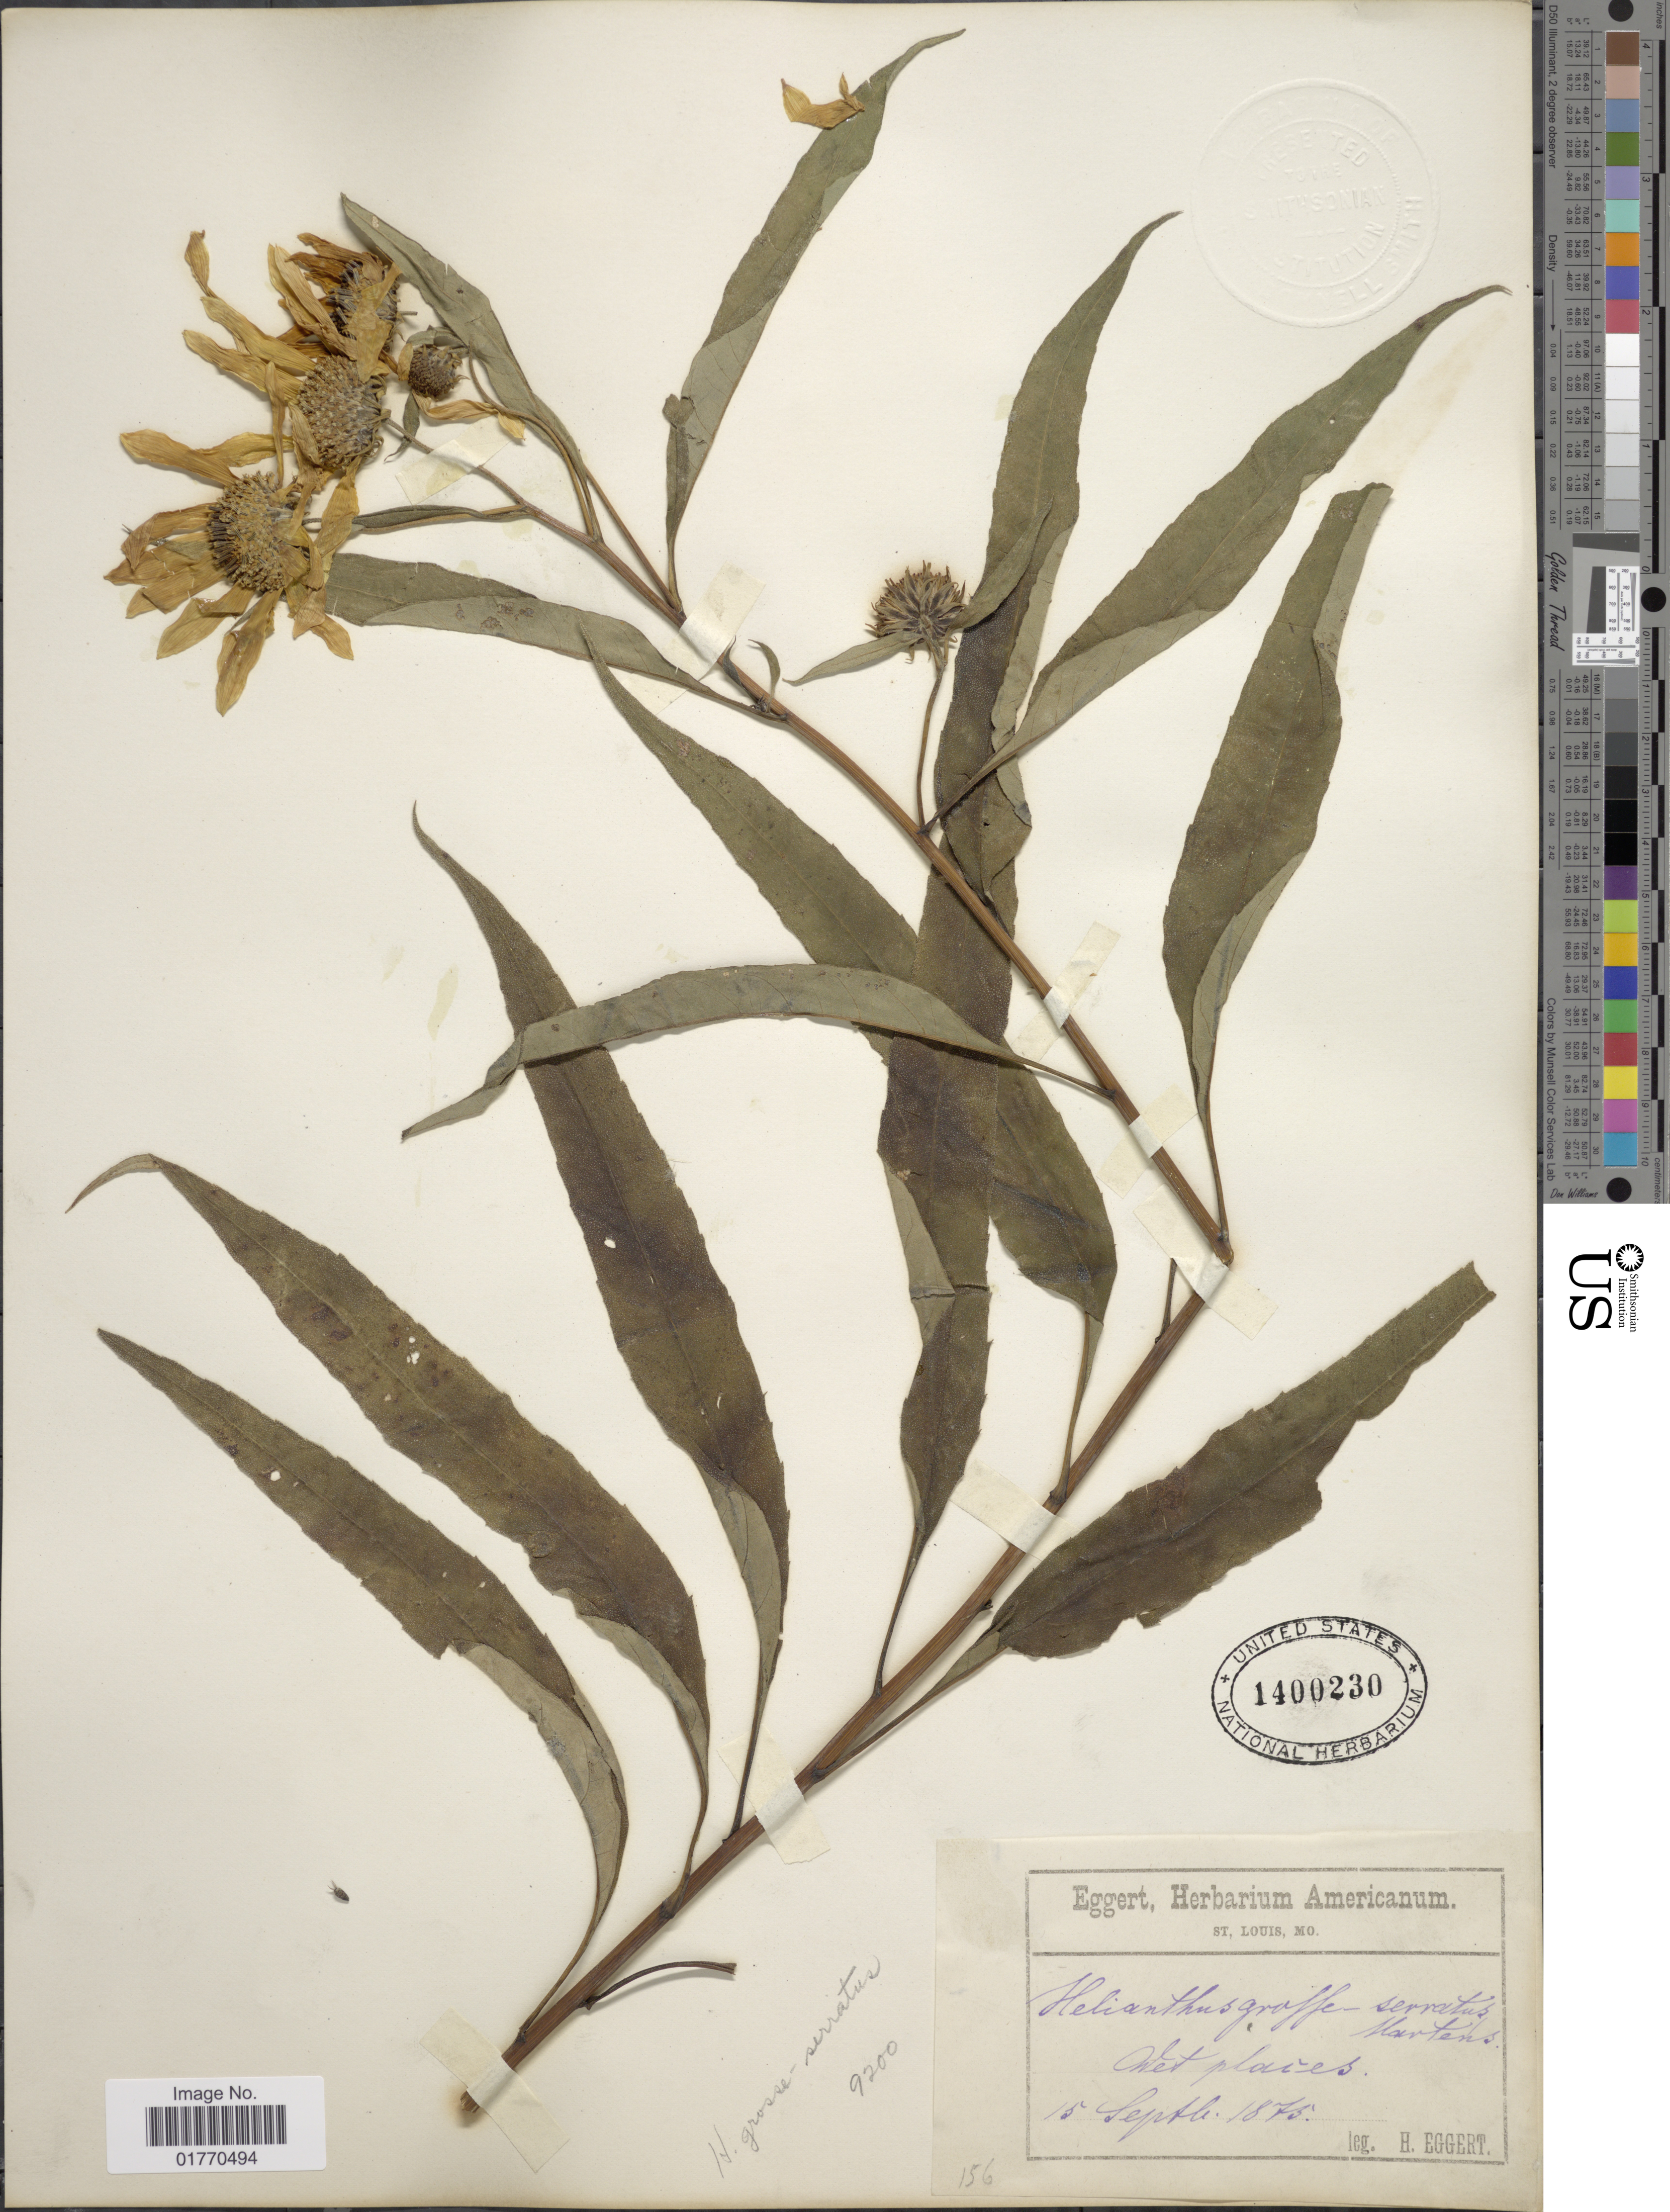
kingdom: Plantae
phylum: Tracheophyta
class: Magnoliopsida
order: Asterales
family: Asteraceae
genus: Helianthus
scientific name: Helianthus grosseserratus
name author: M. Martens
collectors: H. Eggert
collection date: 1875-09-15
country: United States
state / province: Missouri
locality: St. Louis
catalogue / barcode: US 1400230